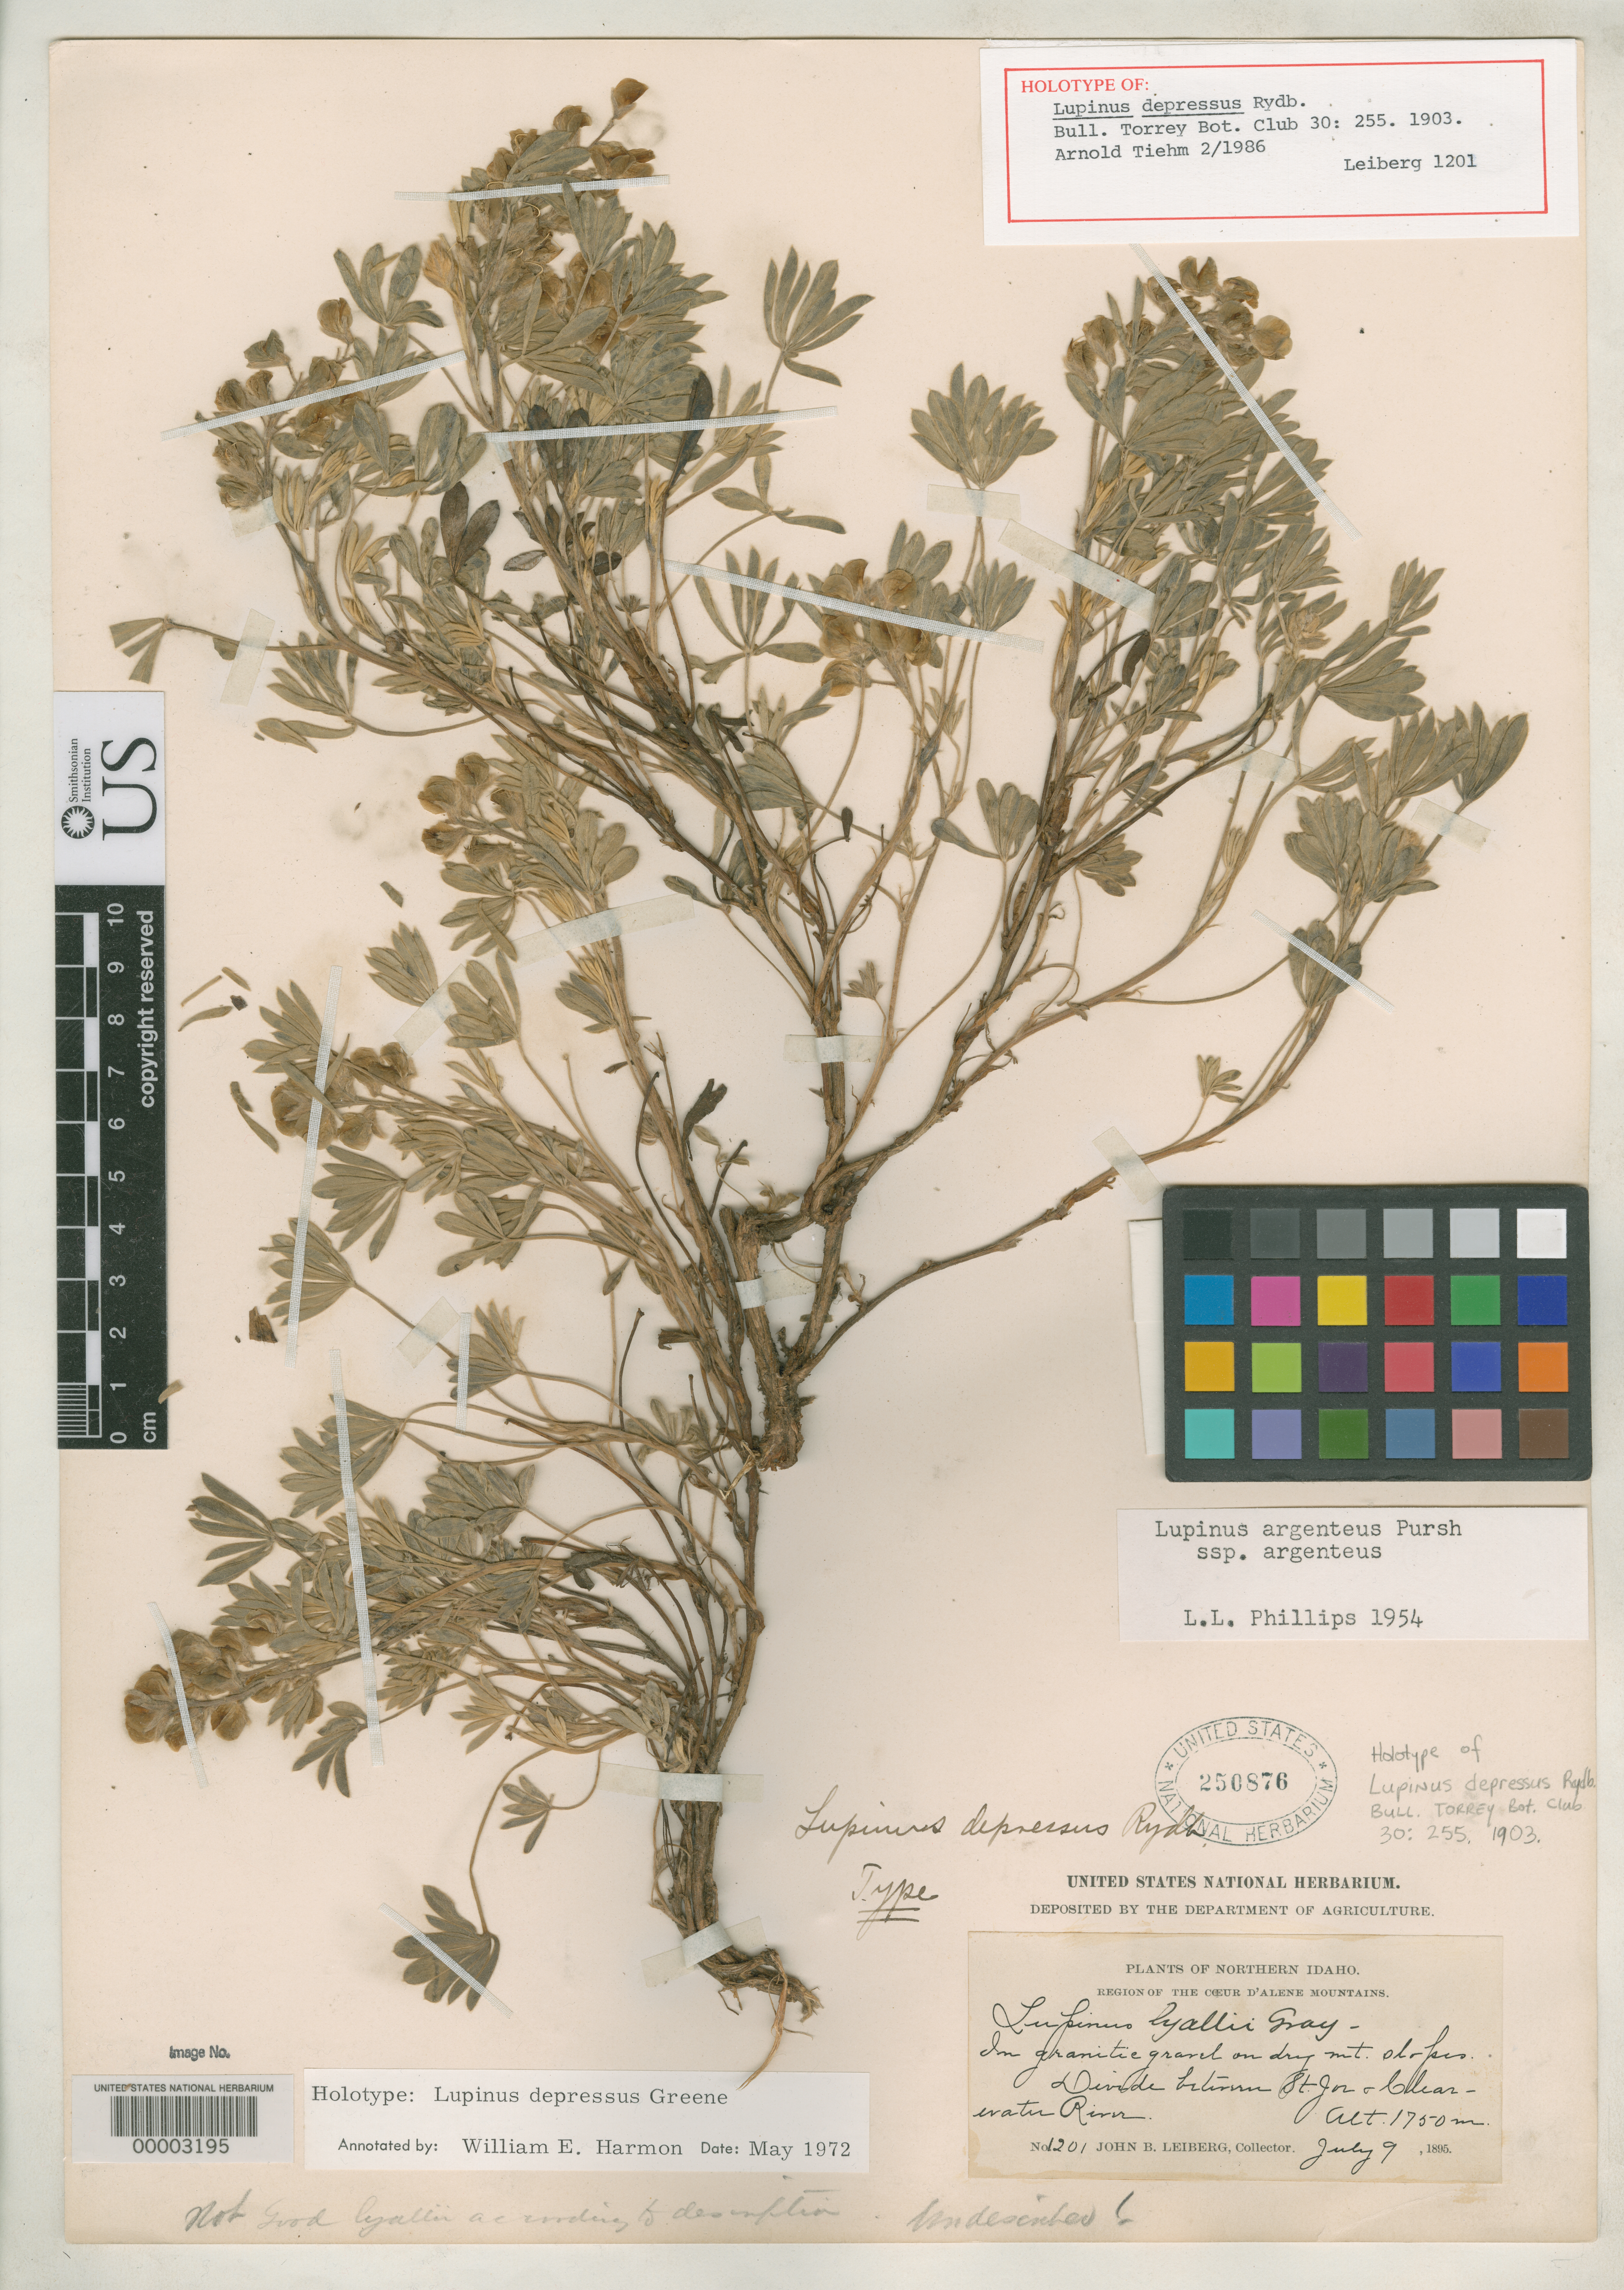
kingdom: Plantae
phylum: Tracheophyta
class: Magnoliopsida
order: Fabales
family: Fabaceae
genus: Lupinus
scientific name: Lupinus depressus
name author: Rydb.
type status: Holotype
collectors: J. Leiberg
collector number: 1201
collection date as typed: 09 Jul 1895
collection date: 1895-07-09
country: United States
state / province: Idaho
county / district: Shoshone / Clearwater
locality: Between St. Joe and Clearwater rivers.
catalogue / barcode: US 250876